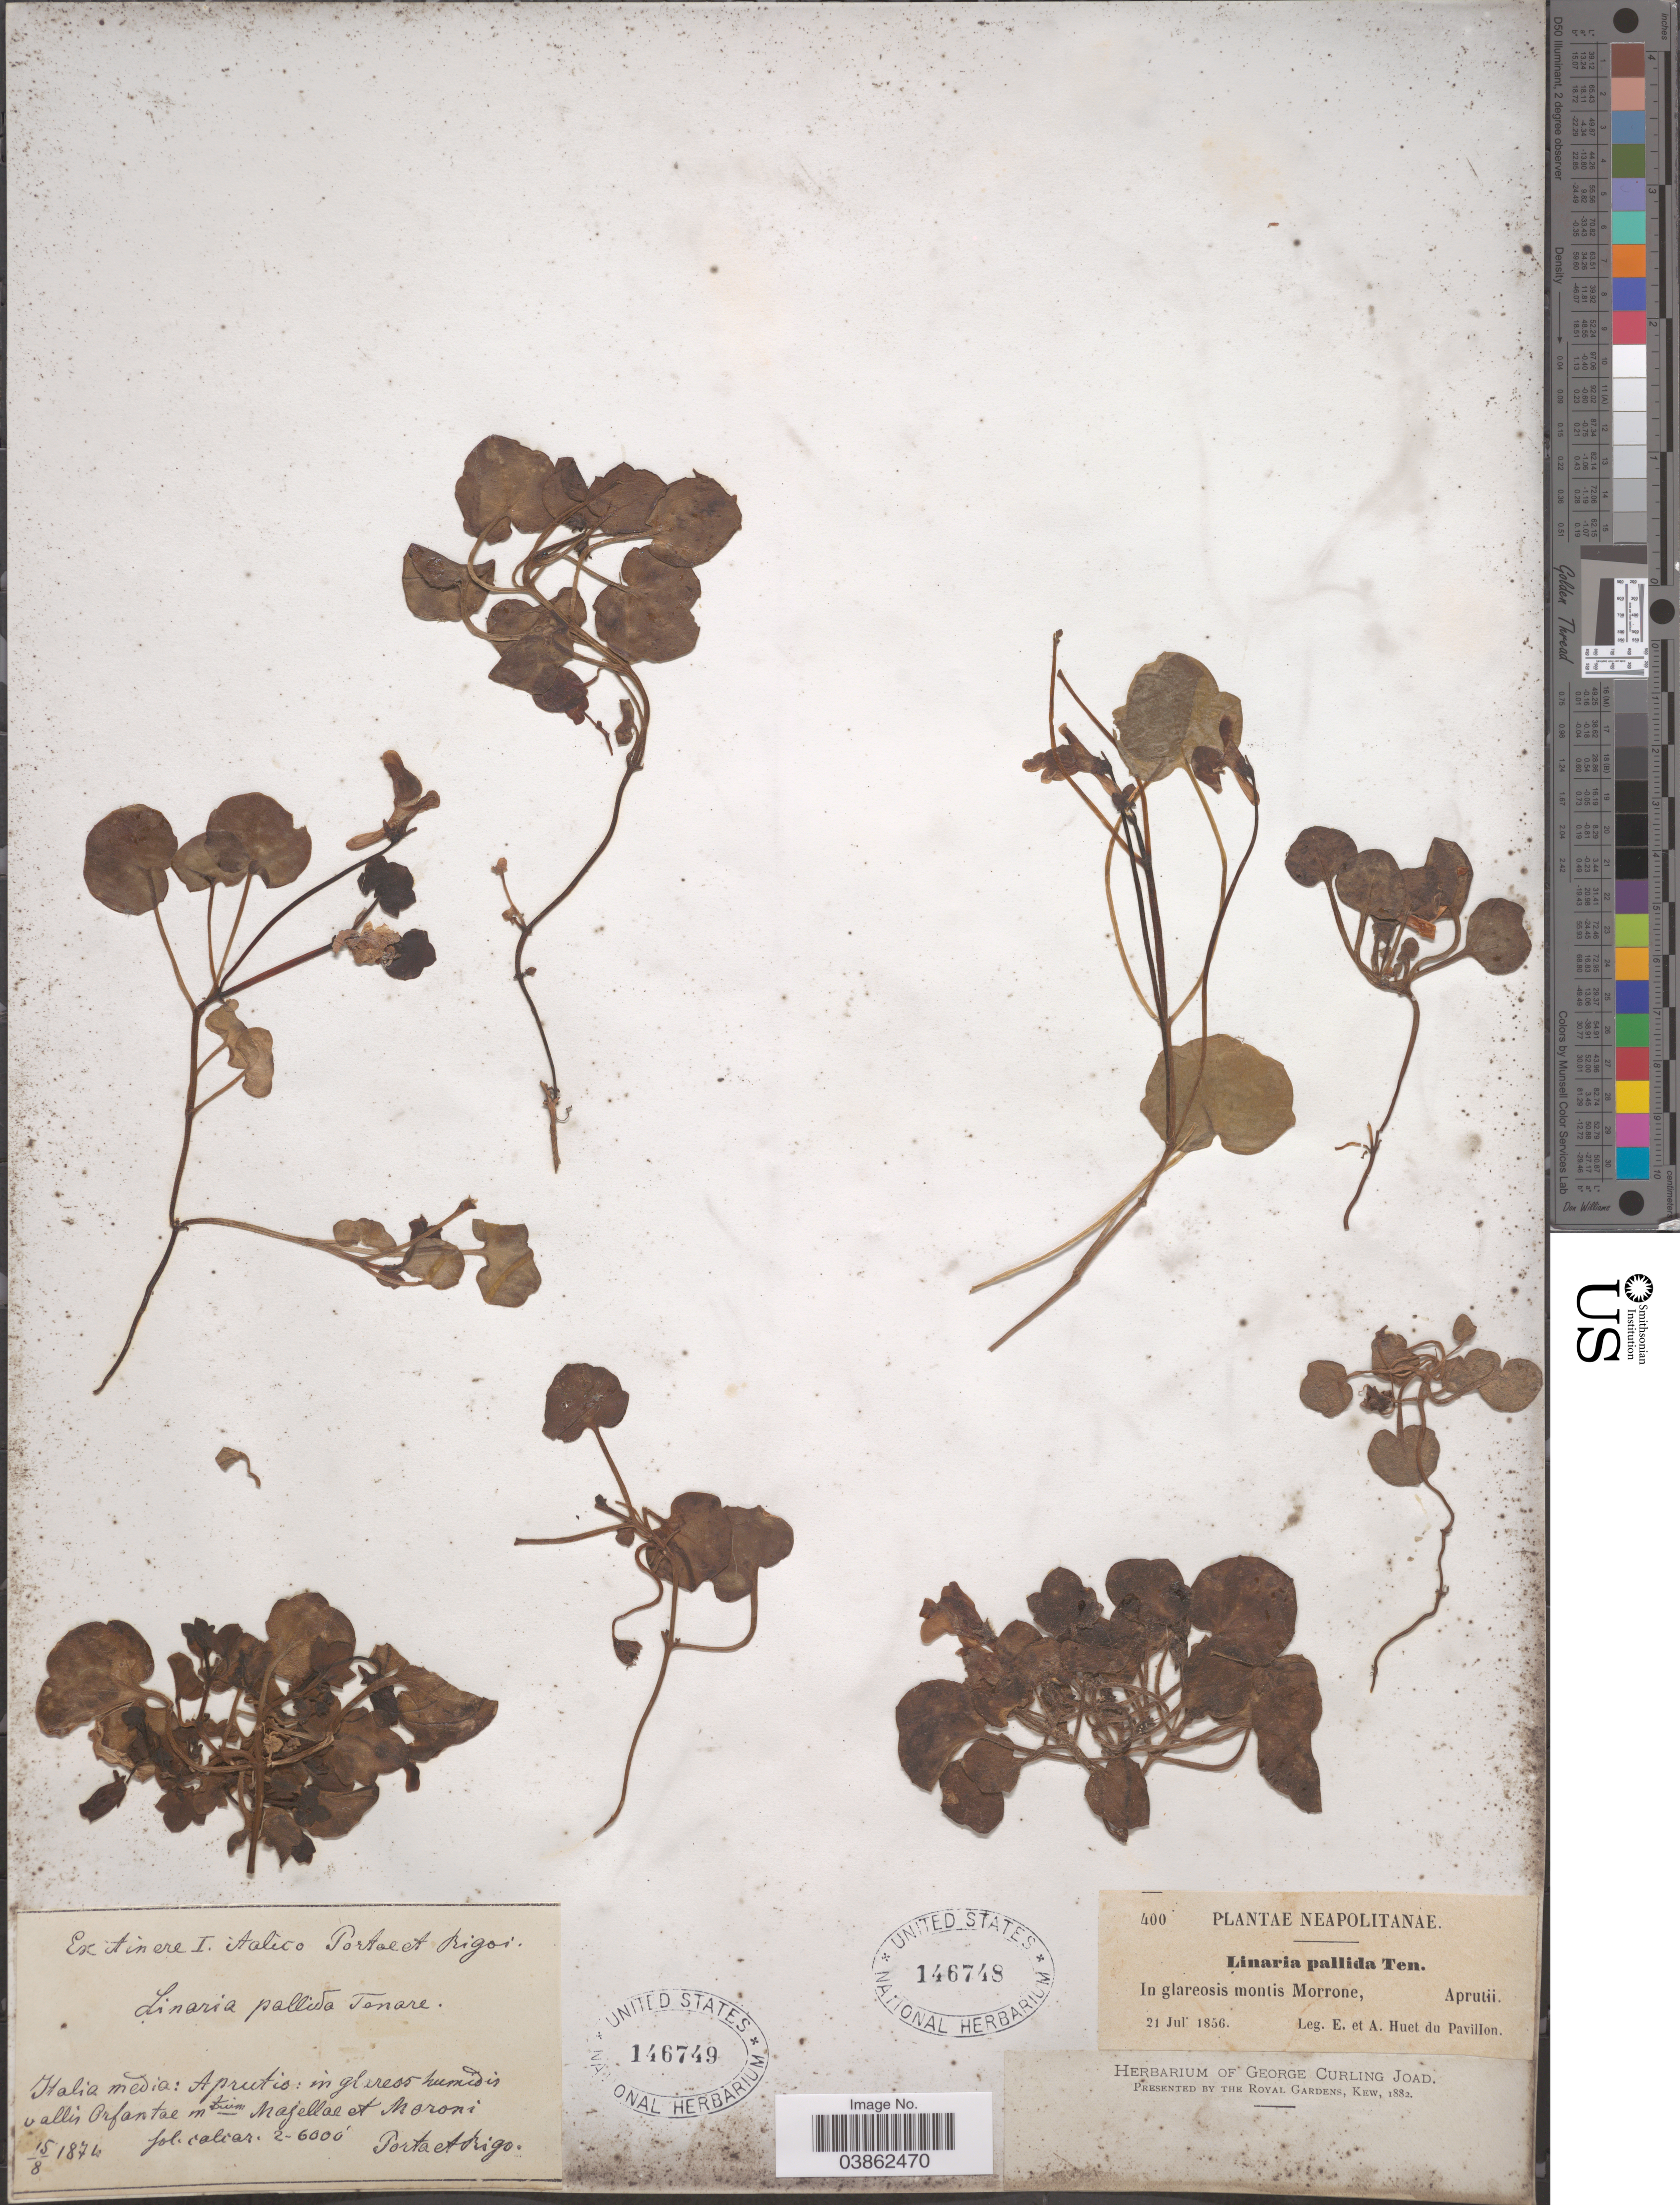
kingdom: Plantae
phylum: Tracheophyta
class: Magnoliopsida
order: Lamiales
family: Plantaginaceae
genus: Cymbalaria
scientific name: Cymbalaria sp.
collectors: E. Huet du Pavillon & A. Huet du Pavillon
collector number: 400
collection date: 1856-07-21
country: Italy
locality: Neopolitanae. In glareosis montis Morrone, Aprutii.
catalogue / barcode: US 146748-2